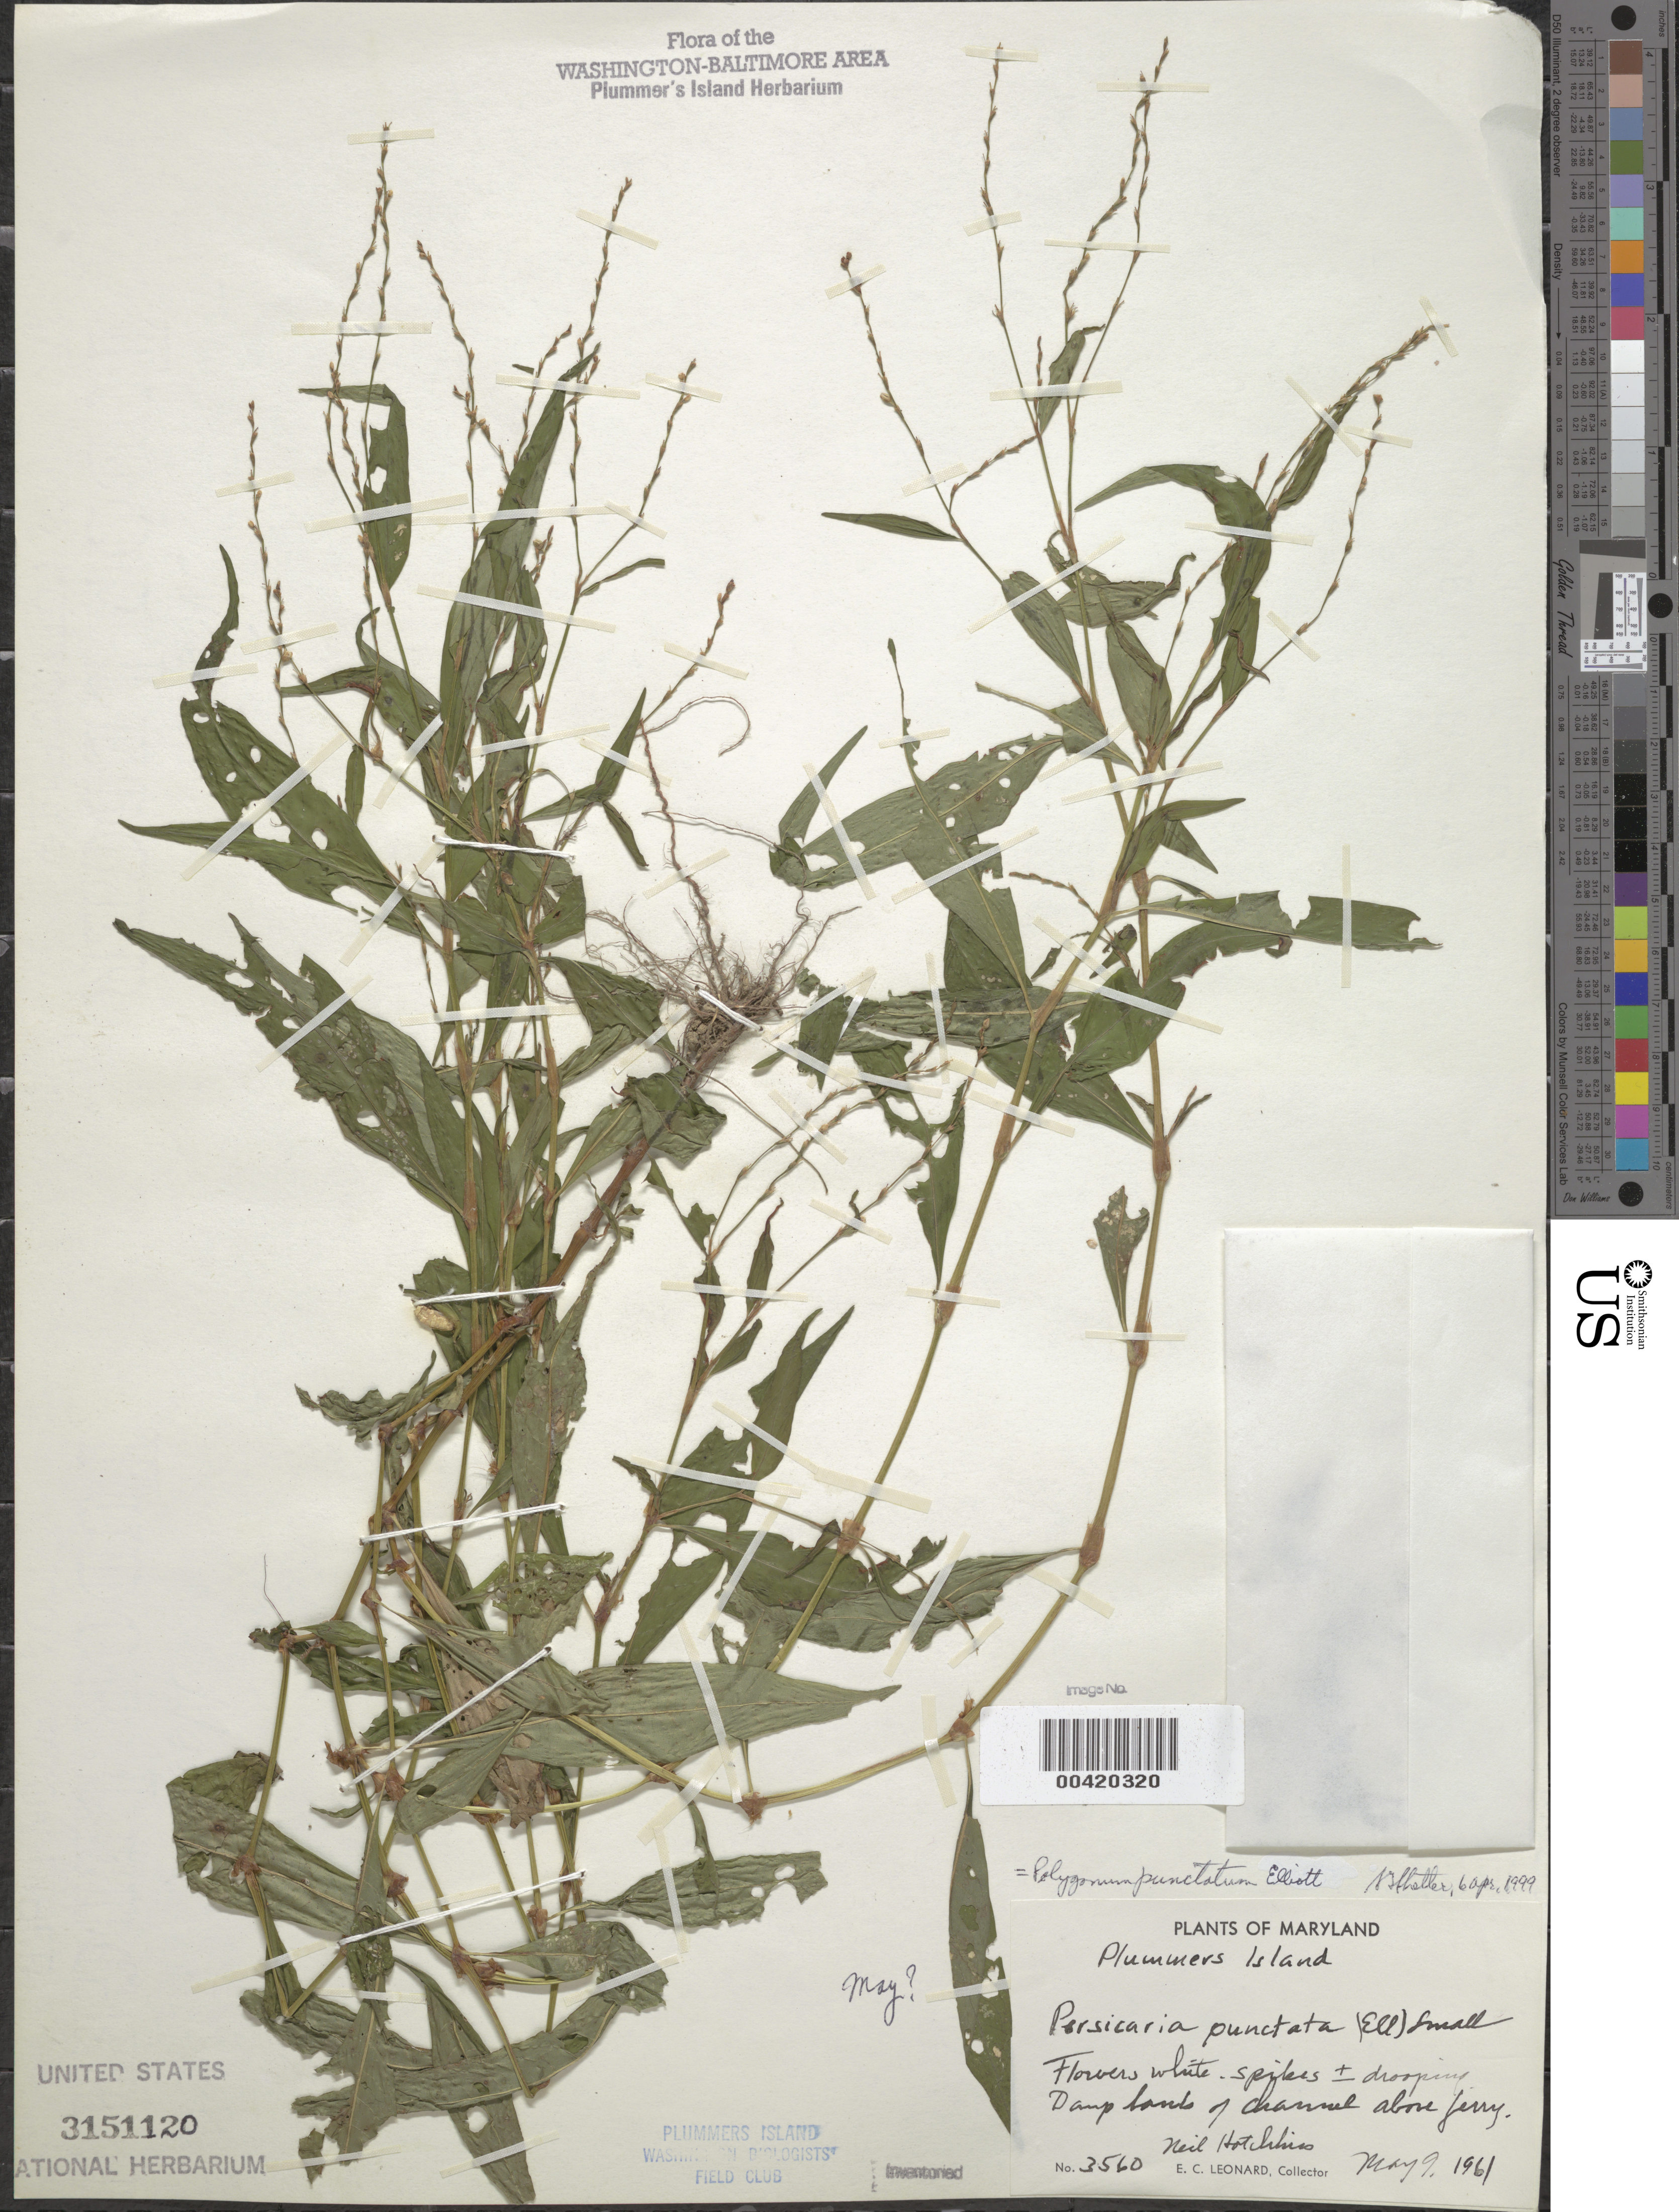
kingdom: Plantae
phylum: Tracheophyta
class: Magnoliopsida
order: Caryophyllales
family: Polygonaceae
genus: Persicaria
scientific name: Persicaria punctata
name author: (Elliott) Small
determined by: Atha, D. E.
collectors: E. C. Leonard & N. Hotchkiss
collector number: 3560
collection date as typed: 09 May 1961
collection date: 1961-05-09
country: United States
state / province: Maryland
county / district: Montgomery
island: Plummers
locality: Plummer's Island; banks of channel above Ferry C. & O. Canal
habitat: Damp banks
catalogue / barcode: US 3151120